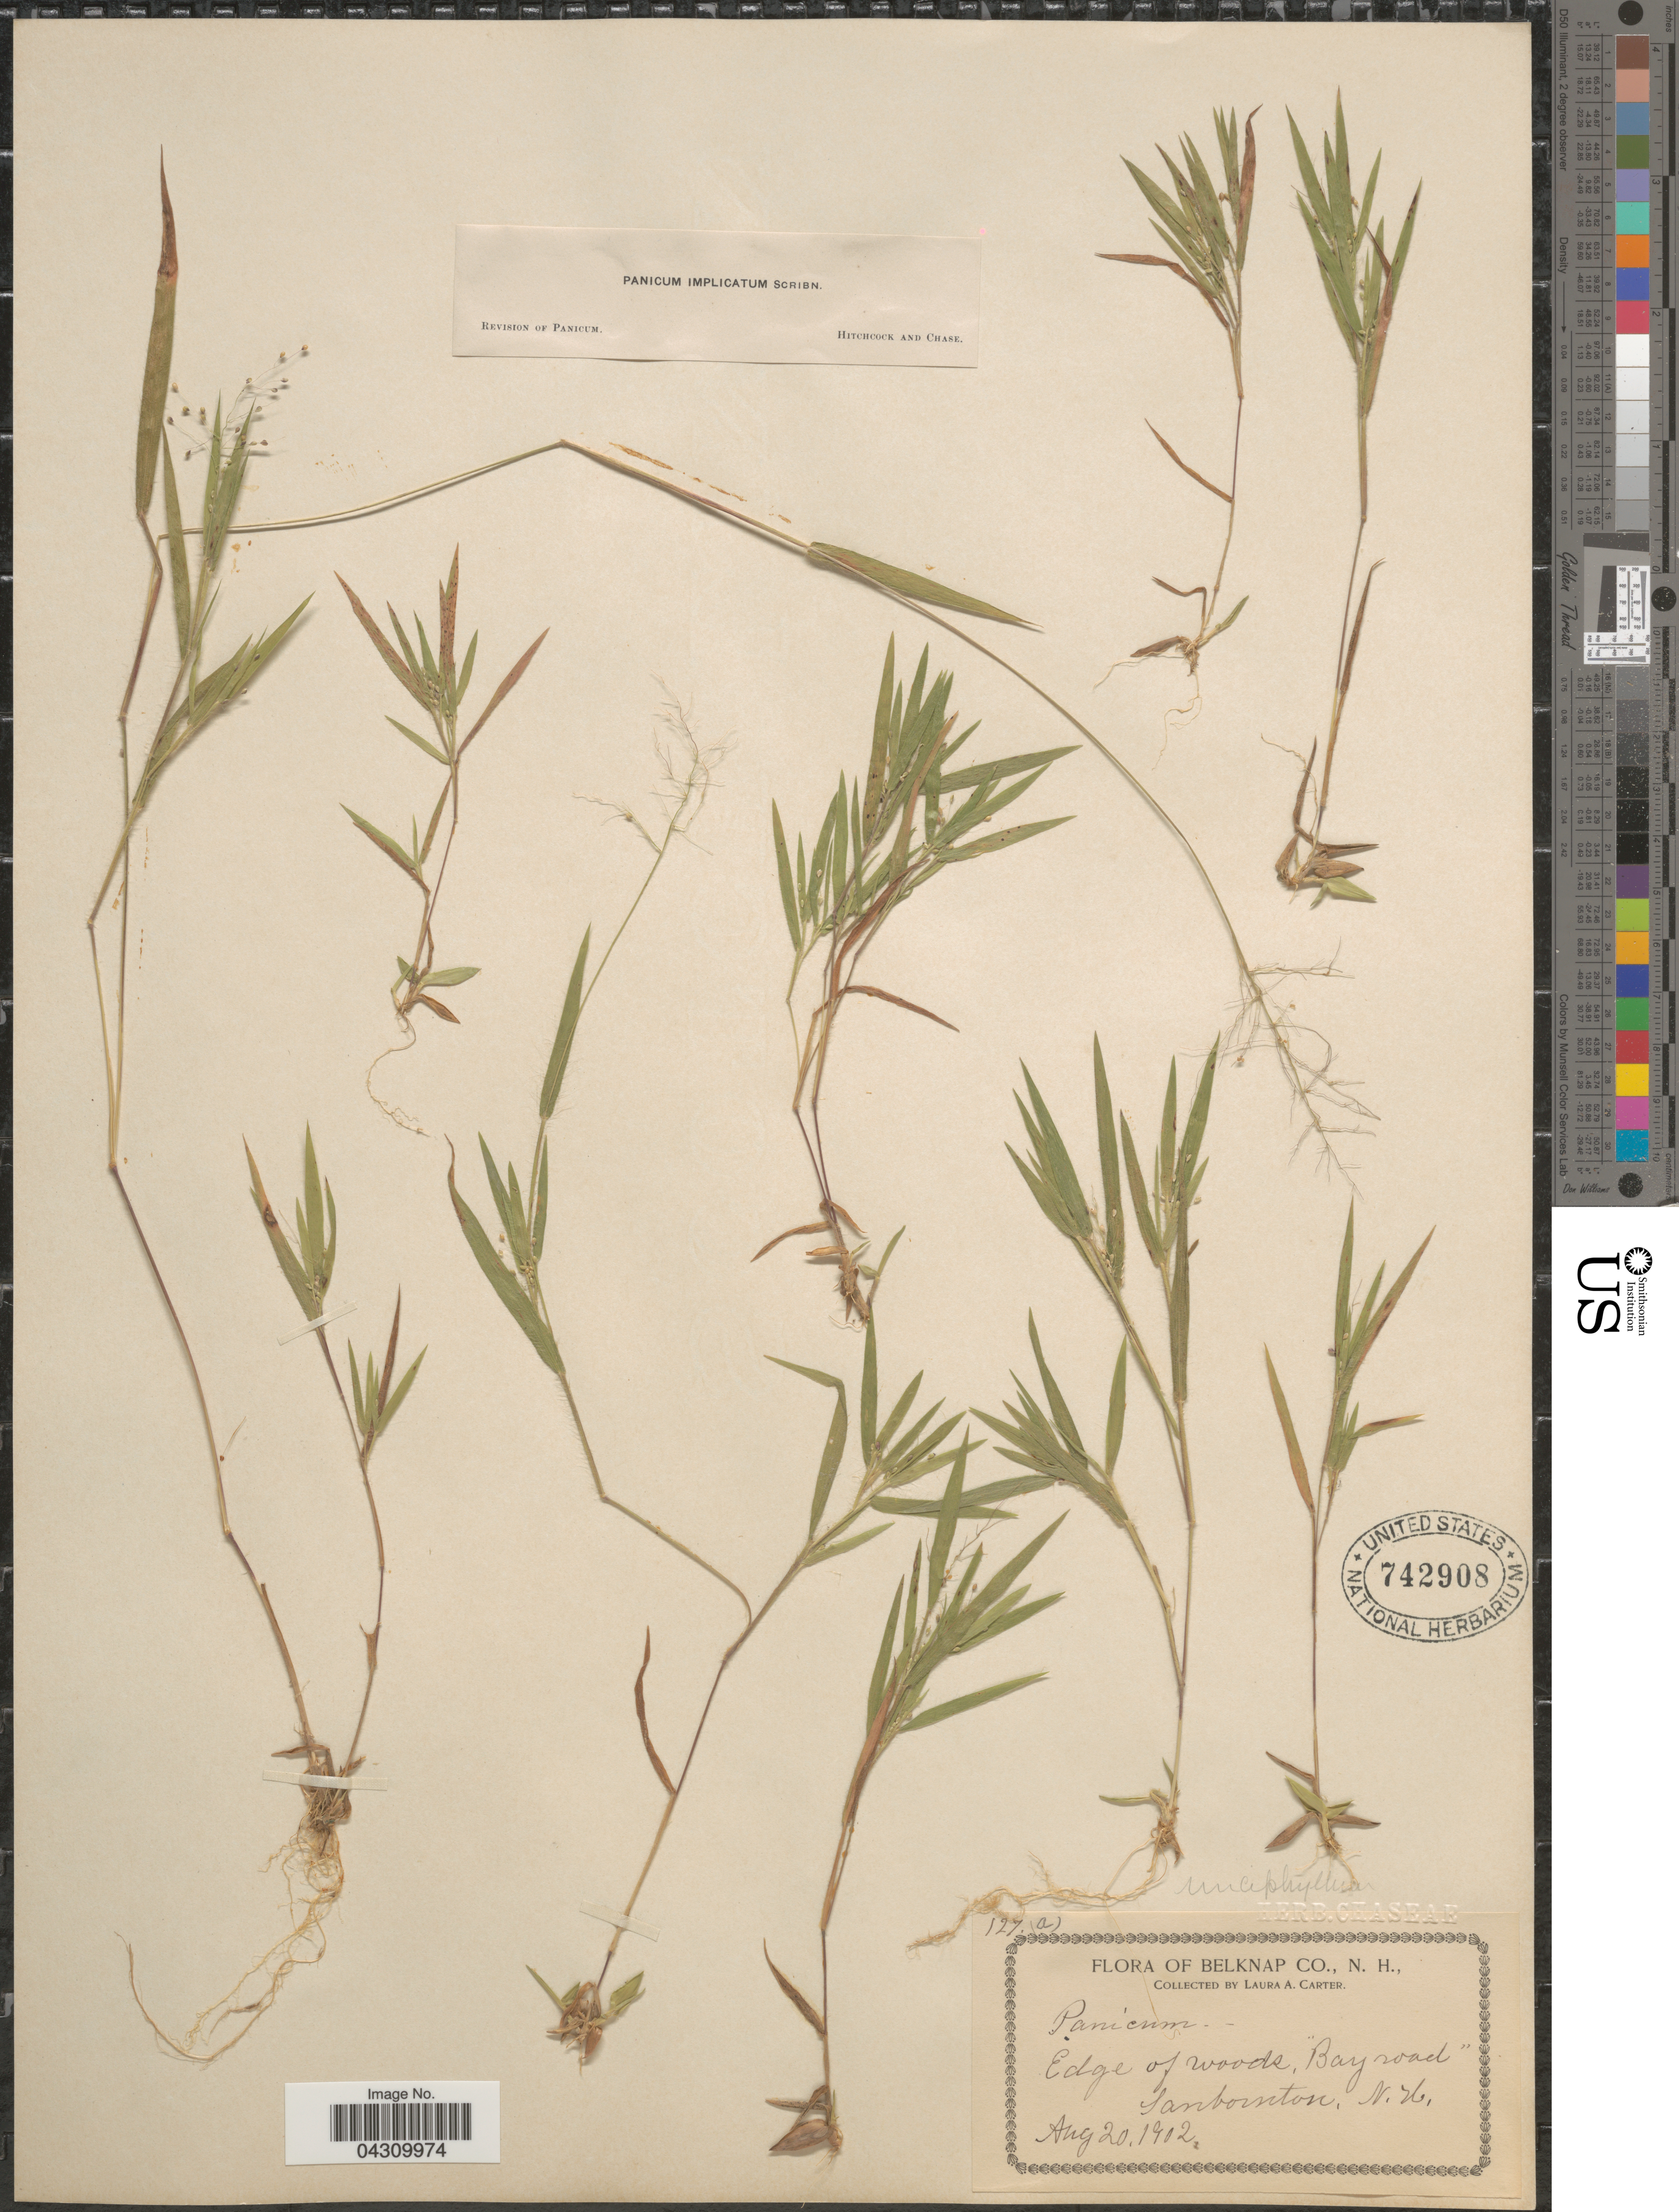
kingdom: Plantae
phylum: Tracheophyta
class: Liliopsida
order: Poales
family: Poaceae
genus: Dichanthelium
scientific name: Dichanthelium acuminatum var. acuminatum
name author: (Sw.) Gould & C.A. Clark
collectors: L. Carter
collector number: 127a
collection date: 1902-08-20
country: United States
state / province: New Hampshire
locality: Belknap Co. Edge of woods, "Bay road". Sanbornton.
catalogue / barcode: US 742908